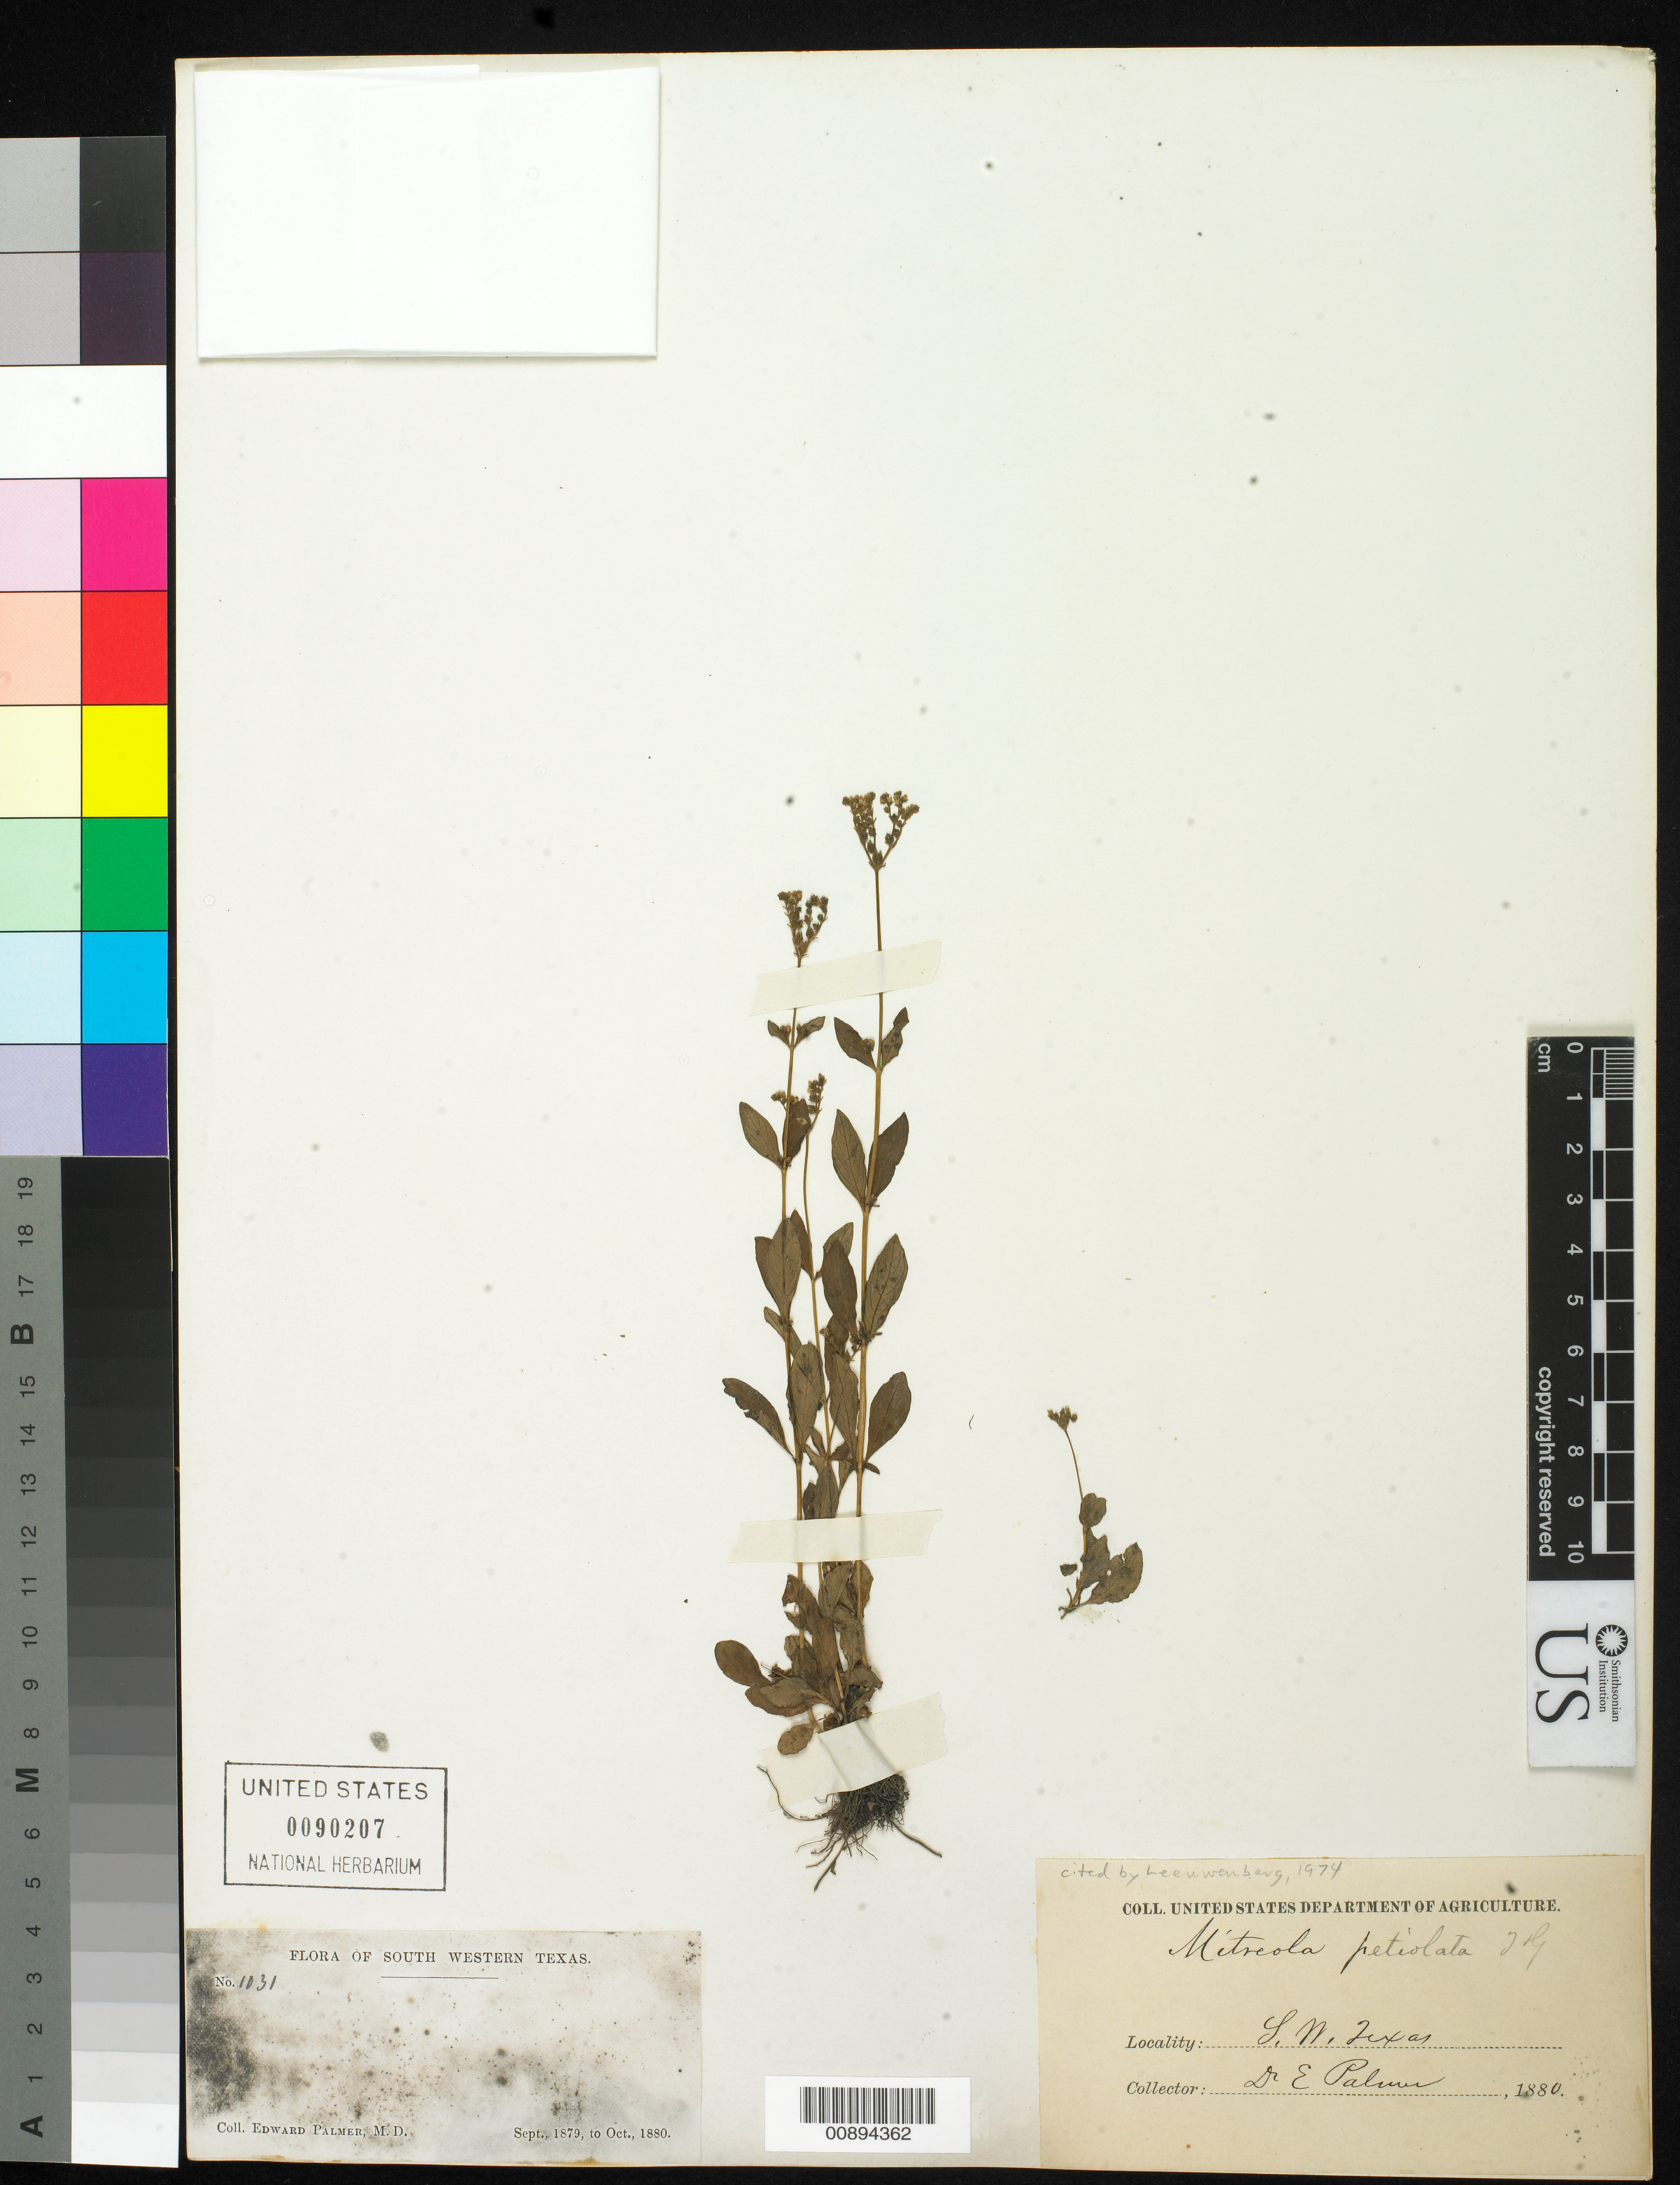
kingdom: Plantae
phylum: Tracheophyta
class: Magnoliopsida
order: Gentianales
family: Loganiaceae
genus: Mitreola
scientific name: Mitreola petiolata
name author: (J.F. Gmel.) Torr. & A. Gray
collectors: E. Palmer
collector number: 1031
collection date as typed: Sep 1879 to -- Oct 1880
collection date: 1879-09/1880-10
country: United States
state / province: Texas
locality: South Western Texas.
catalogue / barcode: US 90207